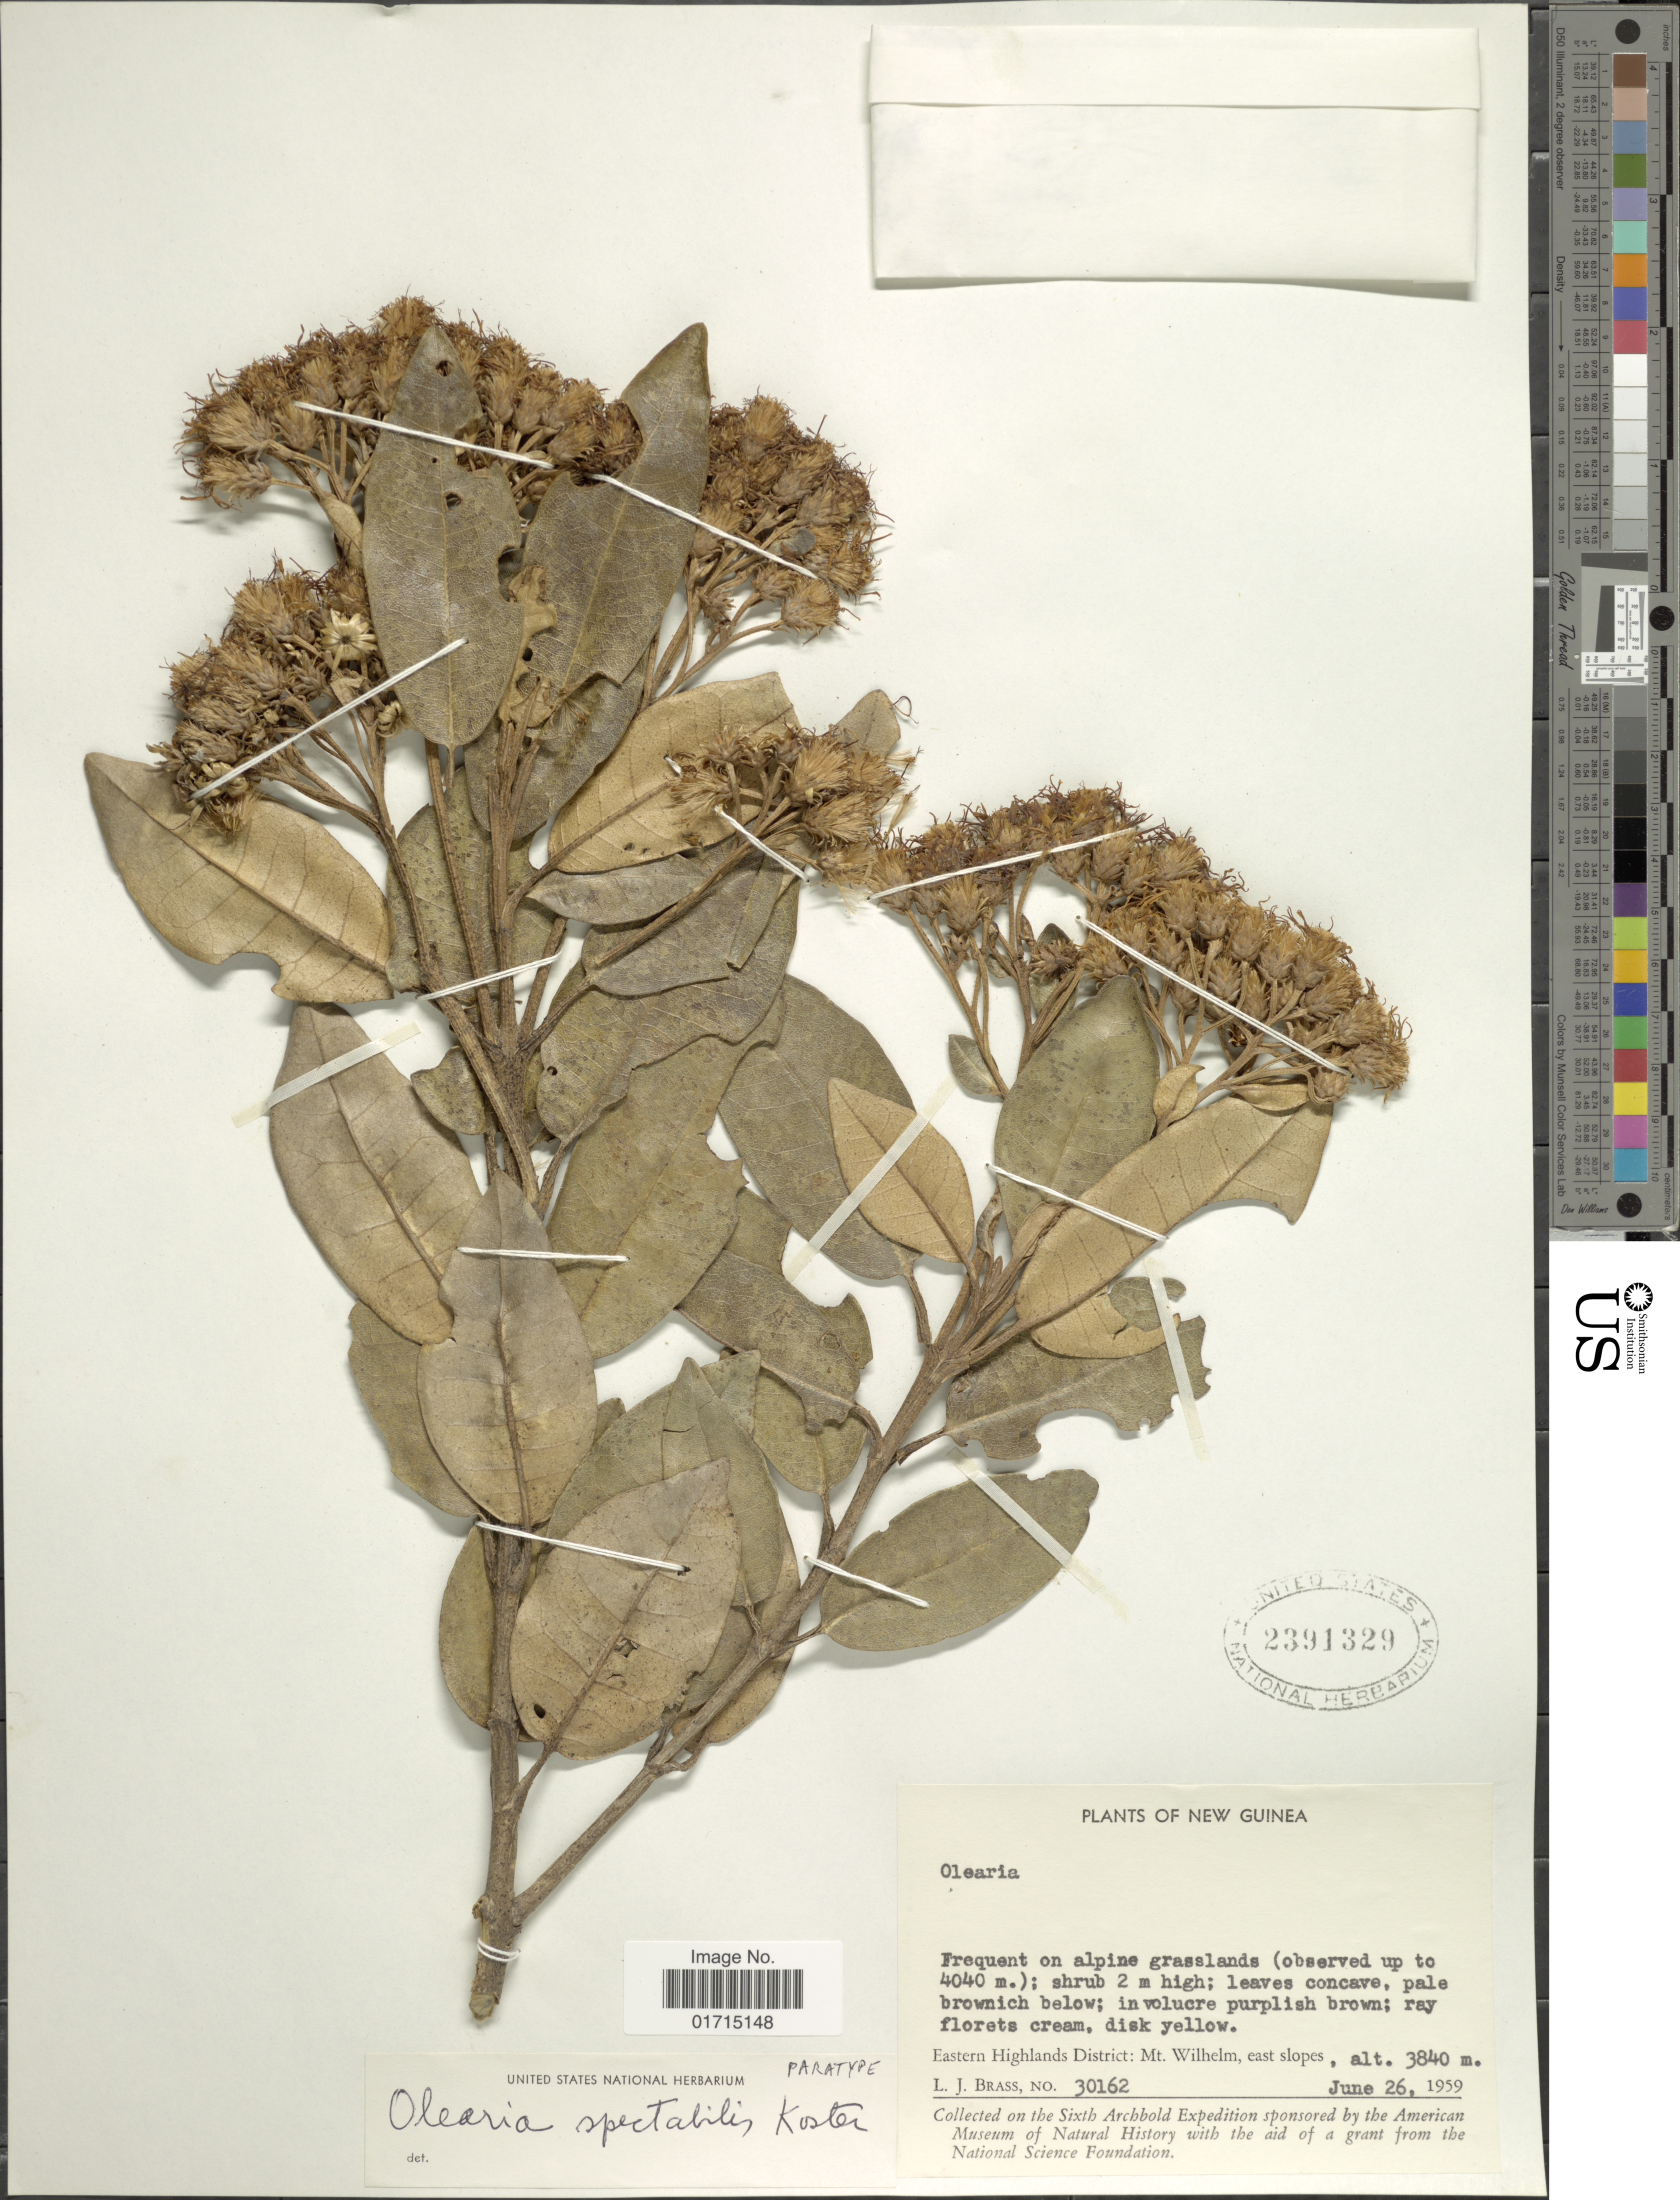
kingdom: Plantae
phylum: Tracheophyta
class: Magnoliopsida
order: Asterales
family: Asteraceae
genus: Olearia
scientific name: Olearia spectabilis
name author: J. Kost.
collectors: L. J. Brass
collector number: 30162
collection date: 1959-06-26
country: Papua New Guinea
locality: New Guinea. Eastern Highlands District: Mt. Wilhelm, east slopes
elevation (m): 3840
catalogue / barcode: US 2391329